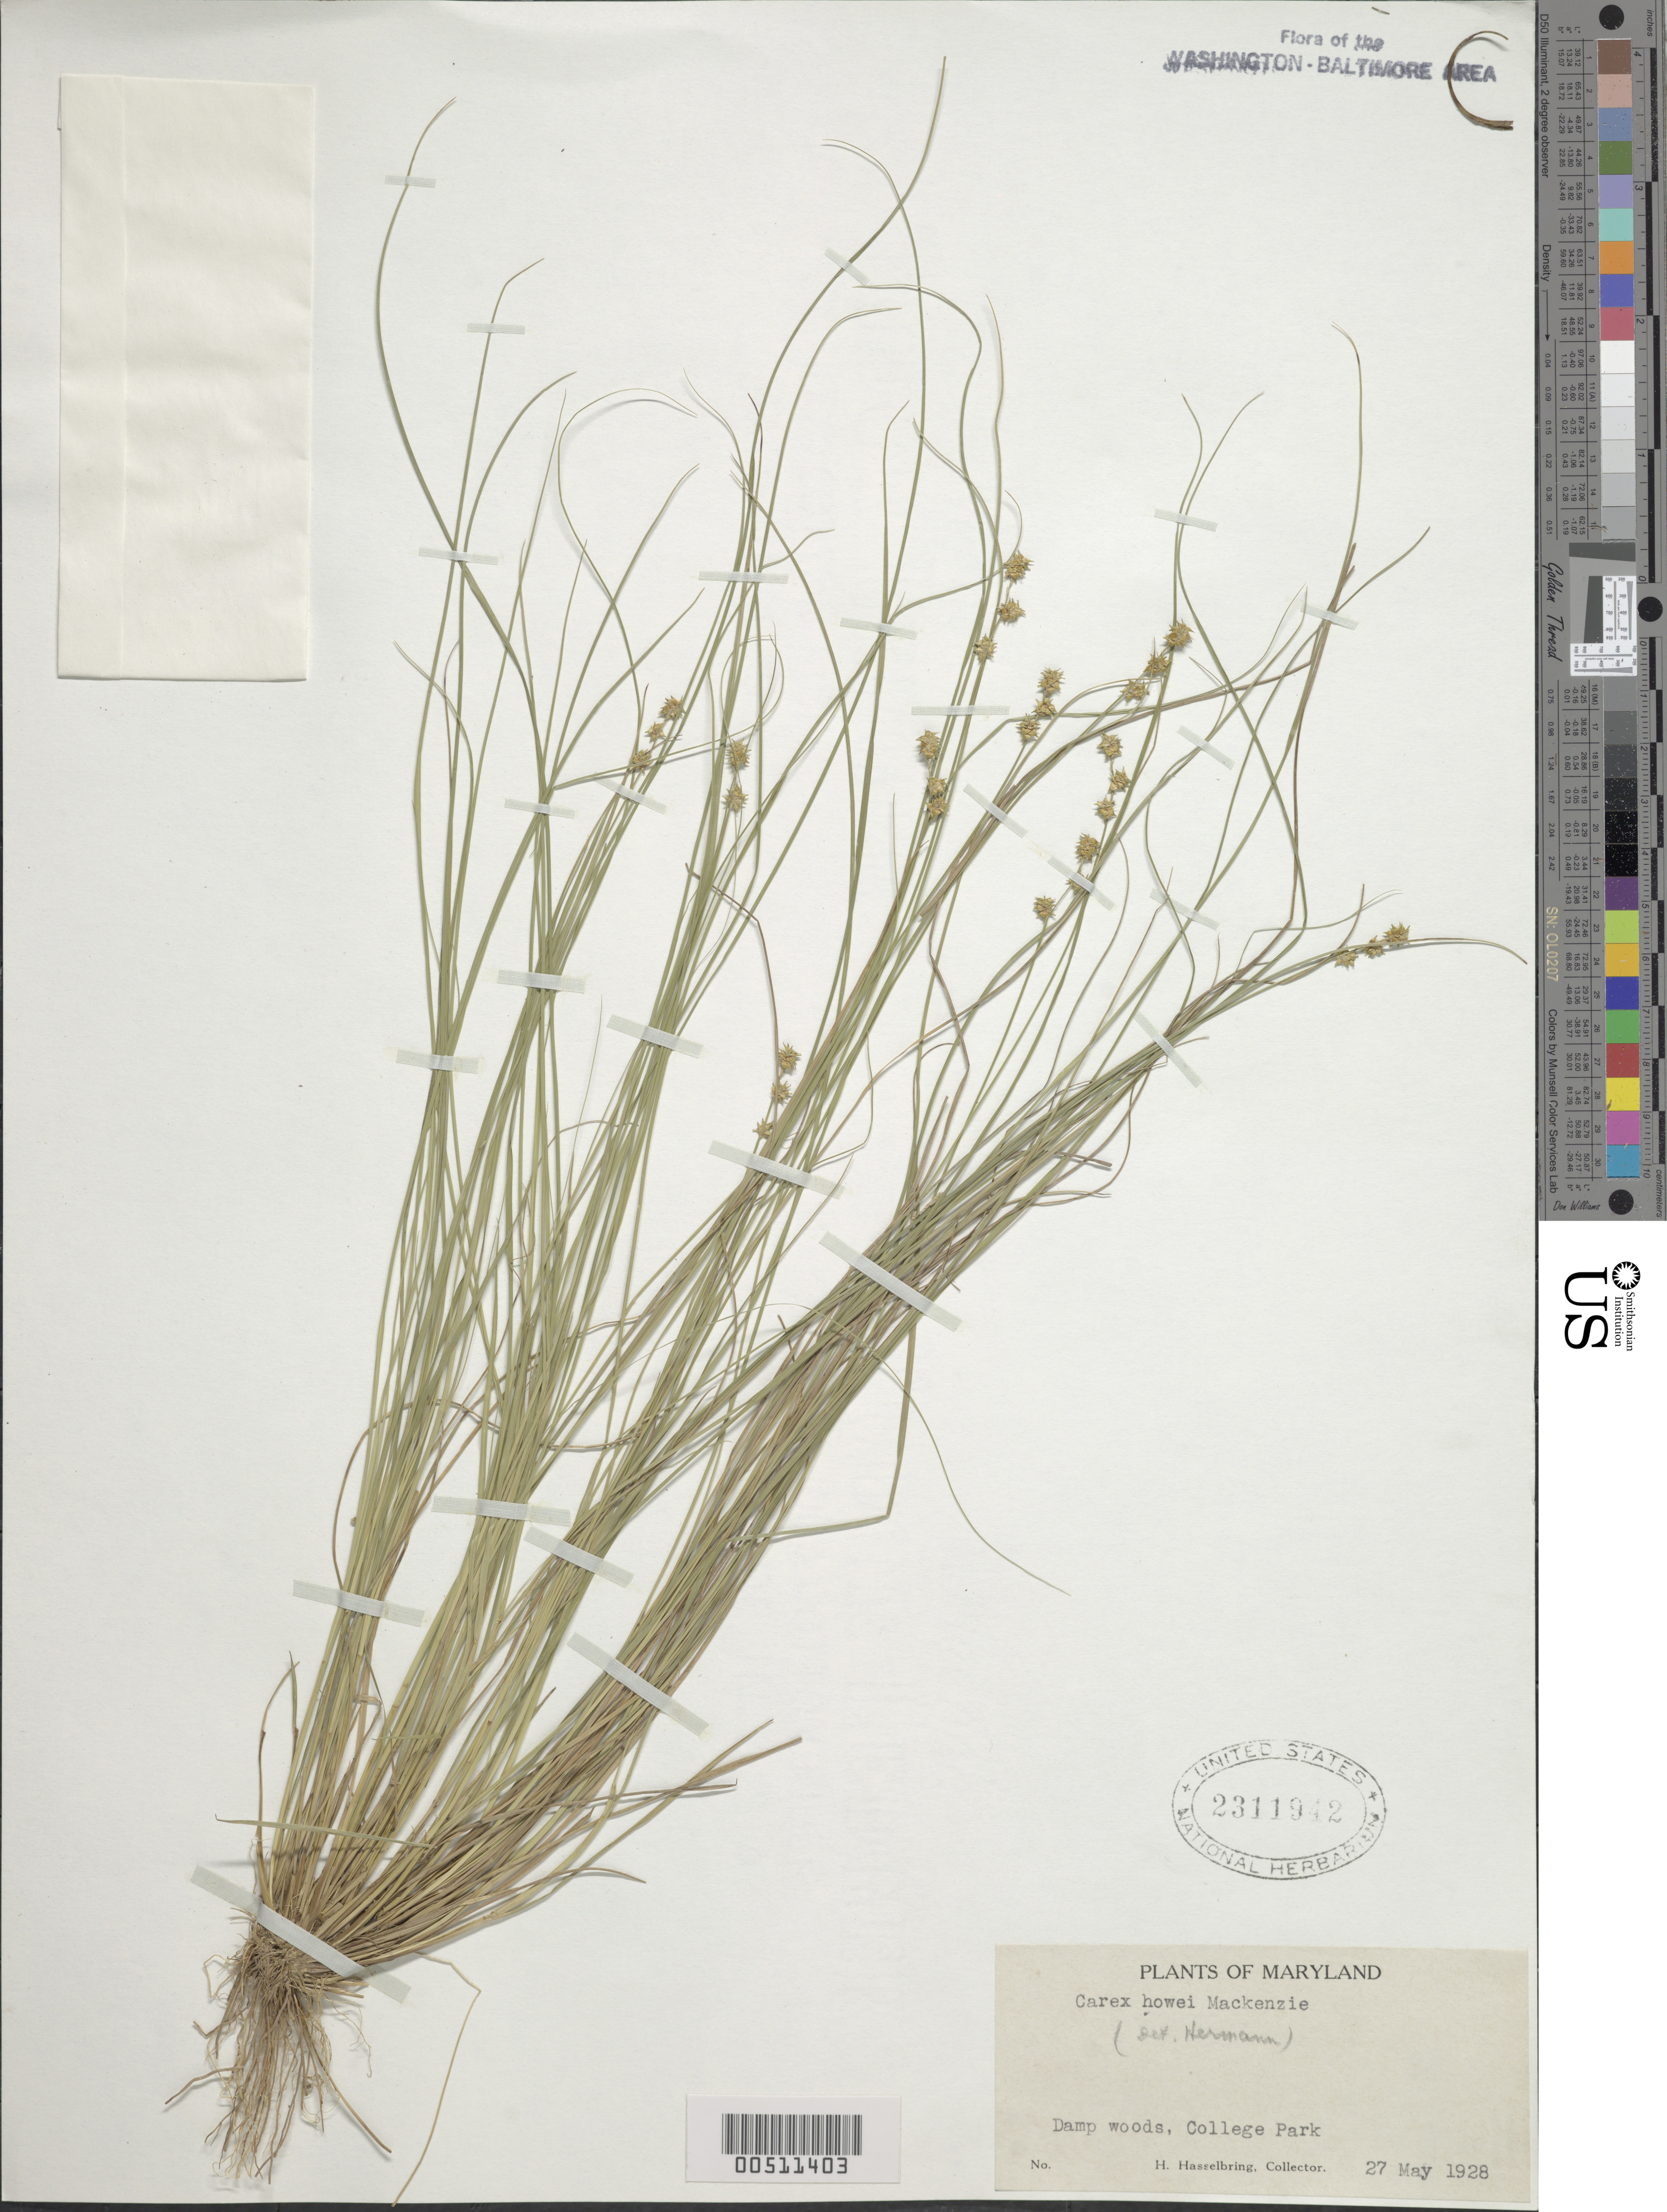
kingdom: Plantae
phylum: Tracheophyta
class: Liliopsida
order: Poales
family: Cyperaceae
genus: Carex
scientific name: Carex howei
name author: Mack.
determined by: Strong, Mark T., (BOT), Smithsonian Institution - National Museum of Natural History (UNITED STATES)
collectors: H. Hasselbring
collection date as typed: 27 May 1928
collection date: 1928-05-27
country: United States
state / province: Maryland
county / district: Prince George's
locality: College Park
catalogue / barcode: US 2311942